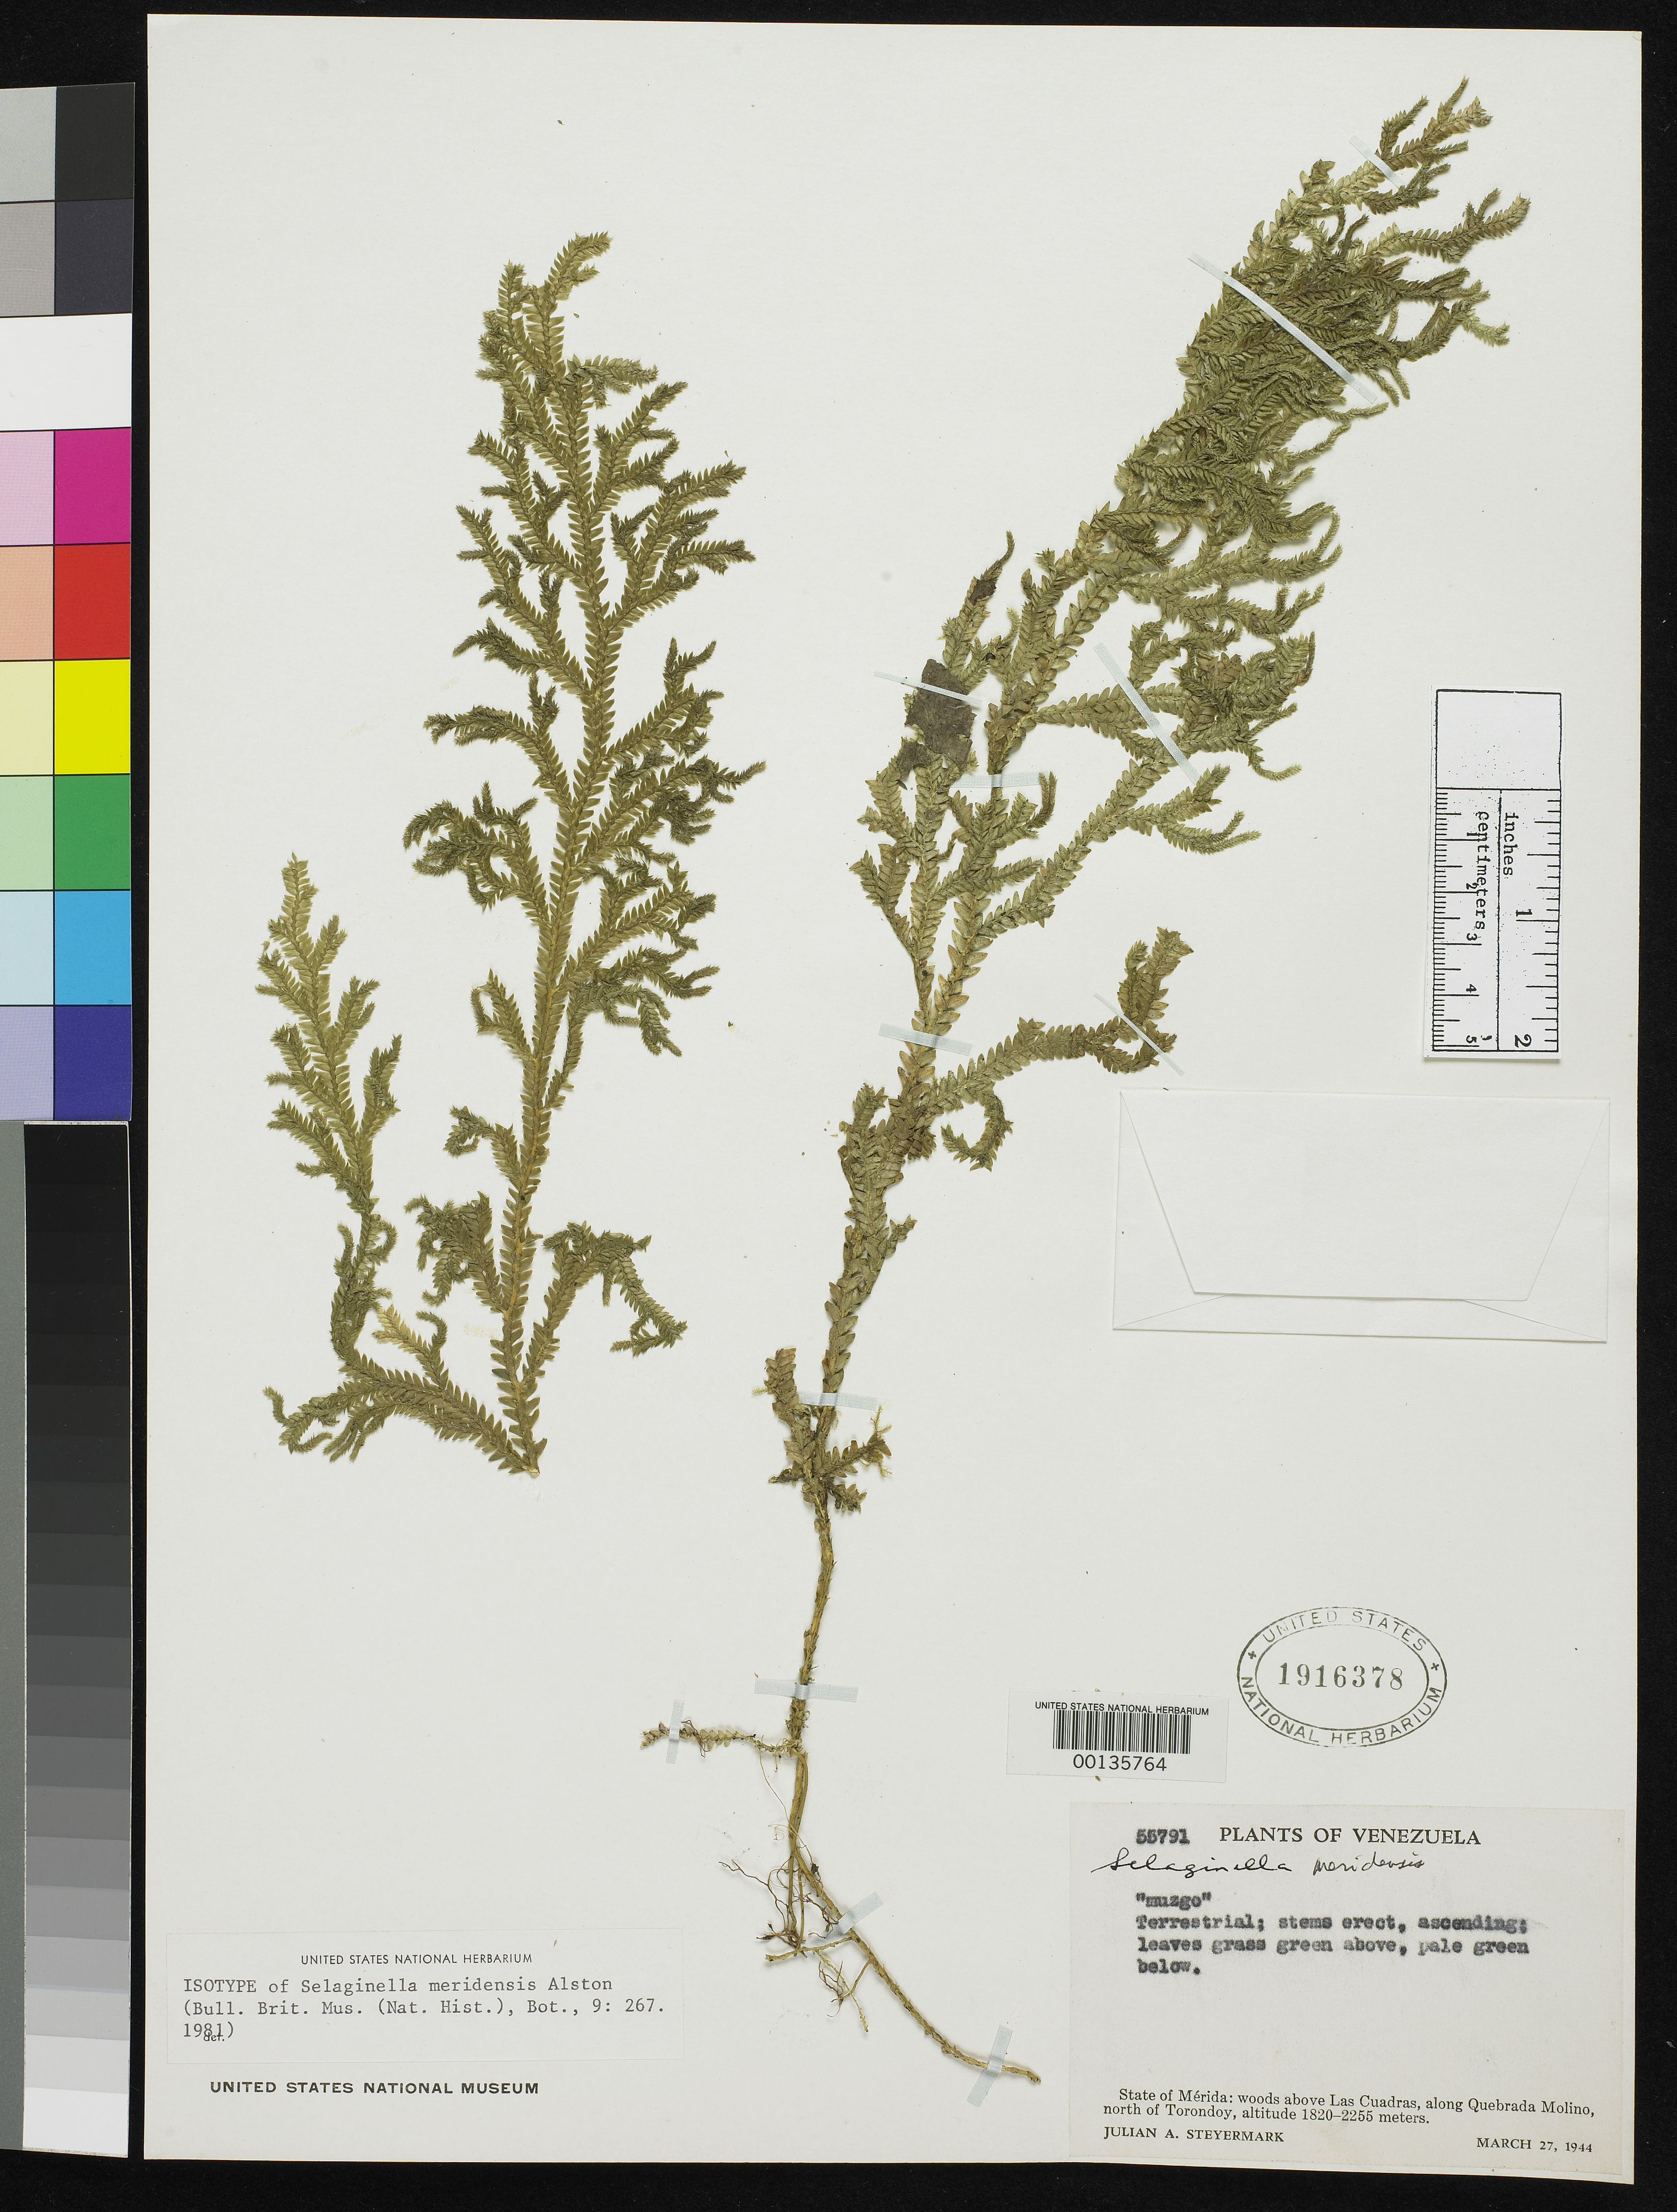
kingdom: Plantae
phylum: Tracheophyta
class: Lycopodiopsida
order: Selaginellales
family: Selaginellaceae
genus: Selaginella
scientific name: Selaginella meridensis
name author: Alston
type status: Isotype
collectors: J. Steyermark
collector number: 55791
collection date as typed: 27 Mar 1944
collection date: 1944-03-27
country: Venezuela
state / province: Mérida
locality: N of Torondoy, along Quebrada Molino above Las Cuadras.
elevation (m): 1850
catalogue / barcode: US 1916378